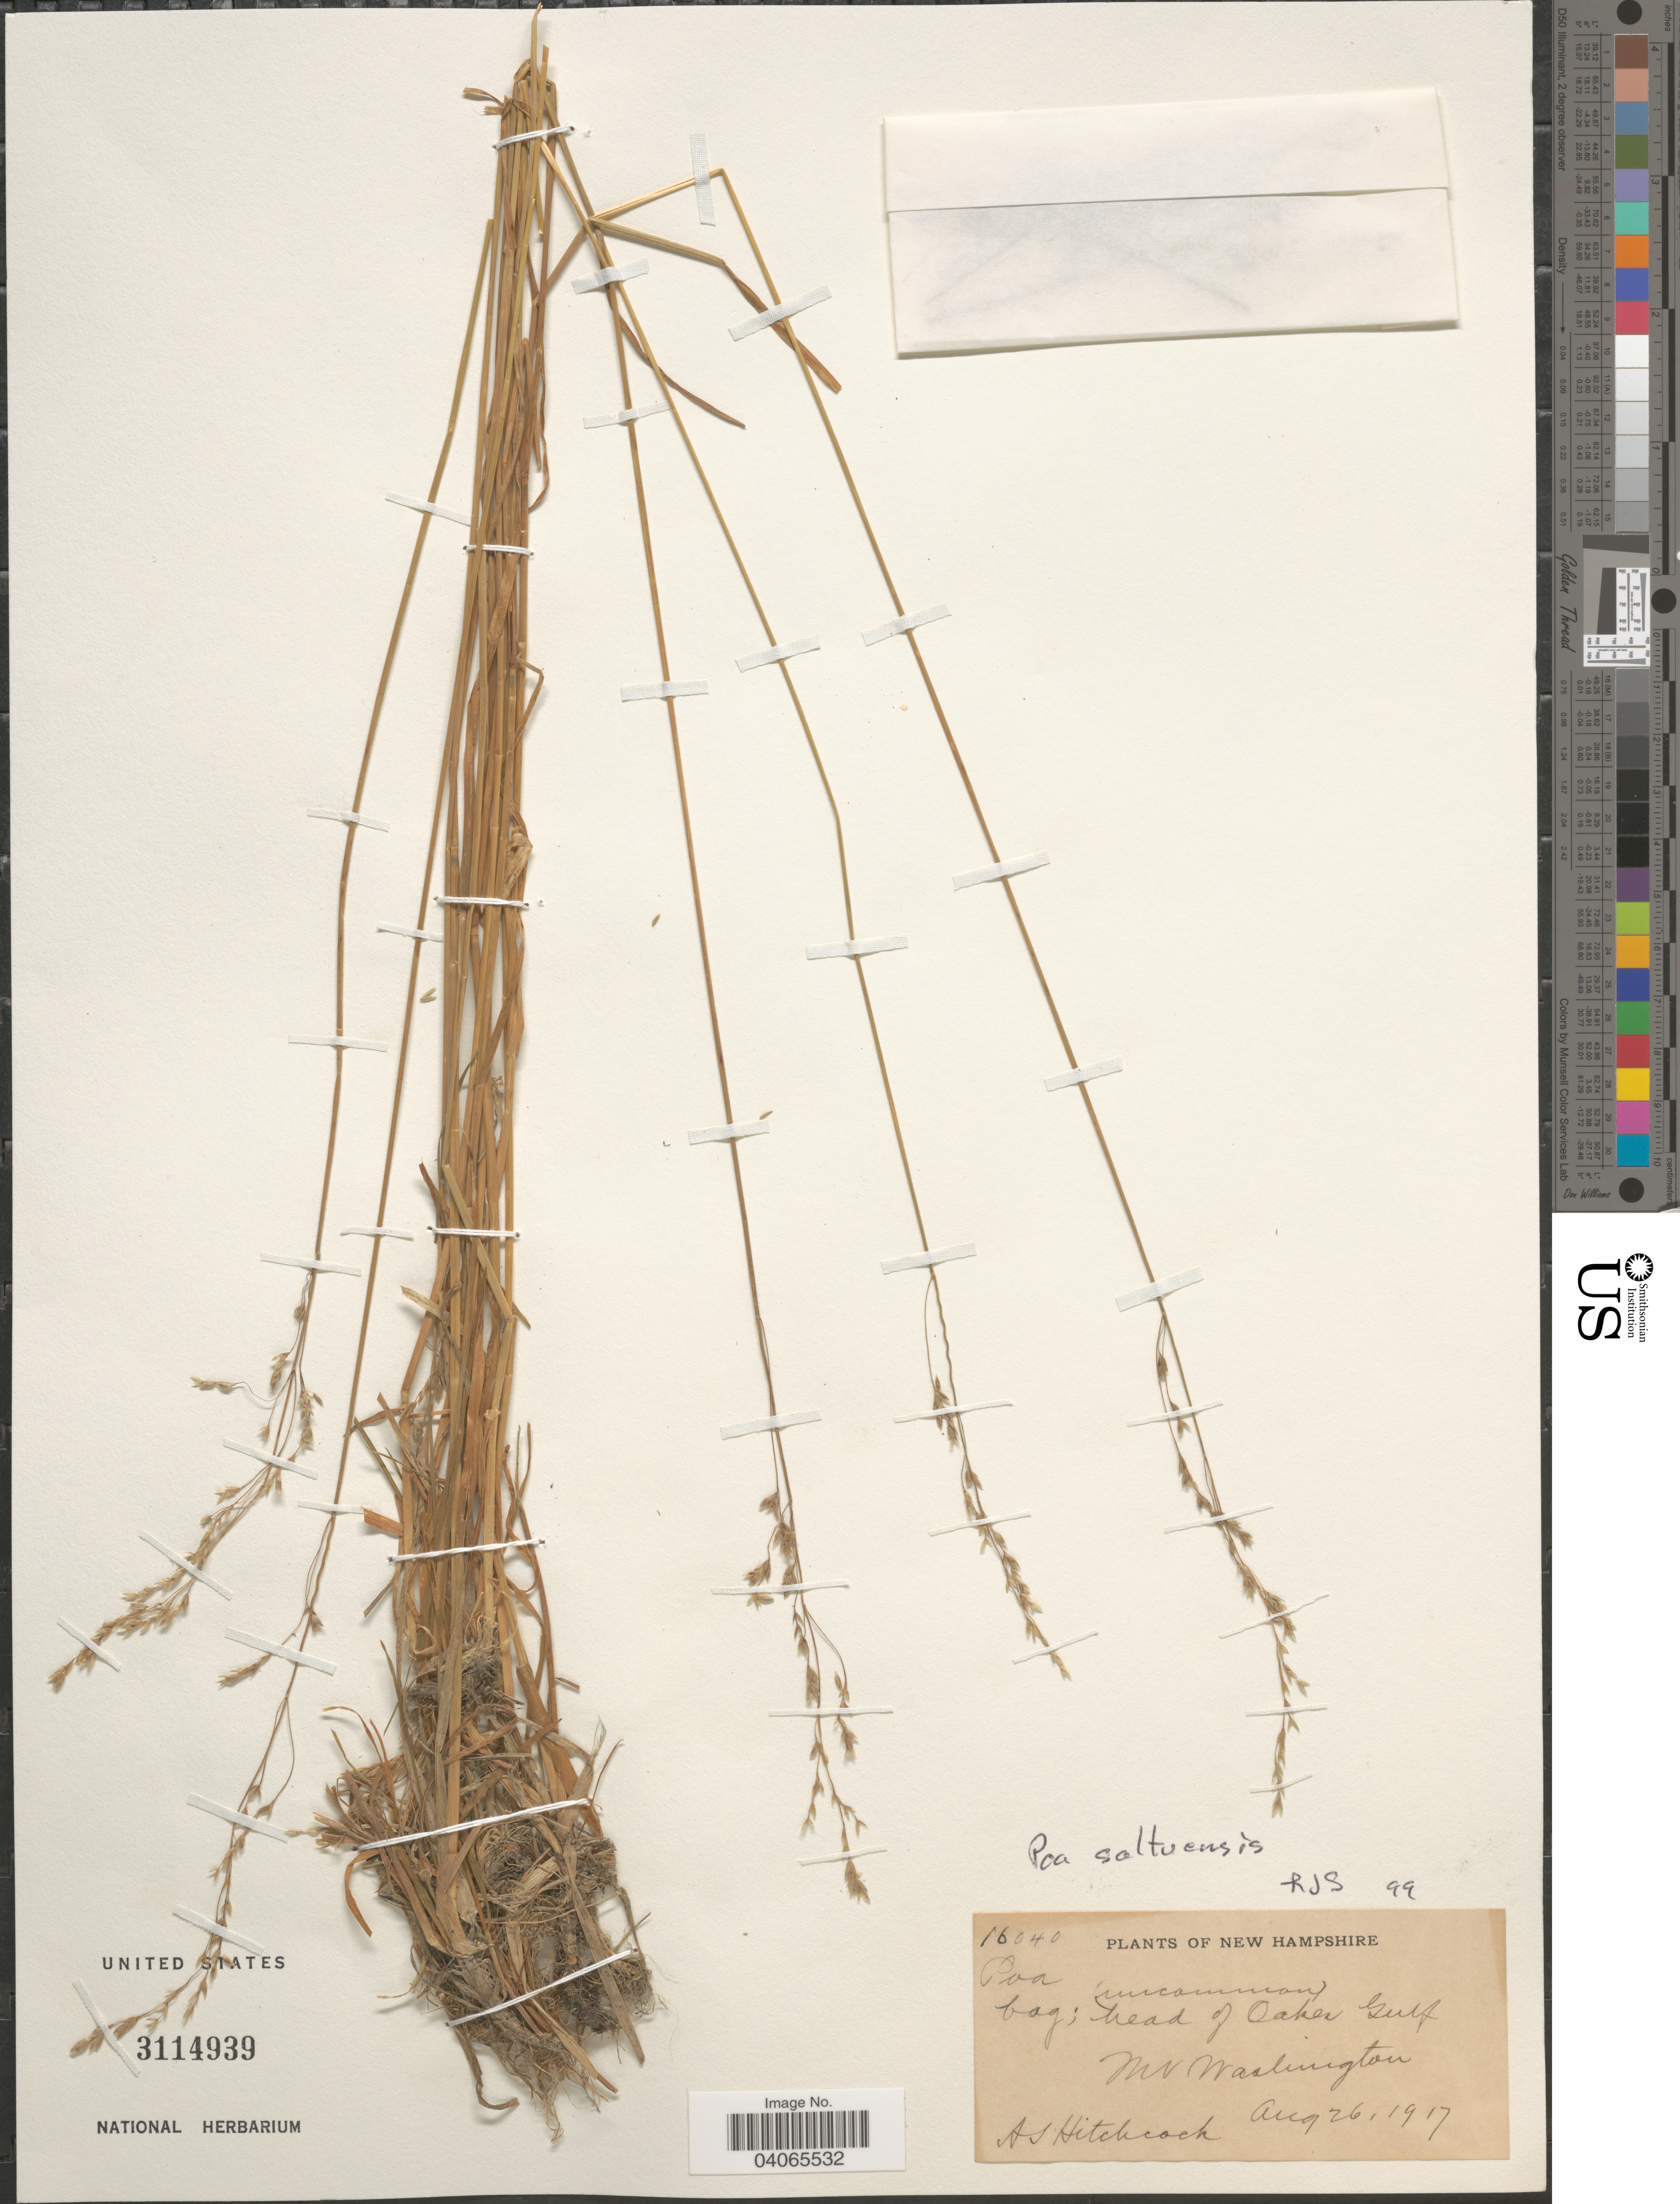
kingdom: Plantae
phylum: Tracheophyta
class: Liliopsida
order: Poales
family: Poaceae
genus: Poa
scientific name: Poa saltuensis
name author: Fernald & Wiegand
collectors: A. S. Hitchcock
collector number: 16040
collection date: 1917-08-26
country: United States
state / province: New Hampshire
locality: Head of Oaker Gulf. Mt Washington.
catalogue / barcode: US 3114939